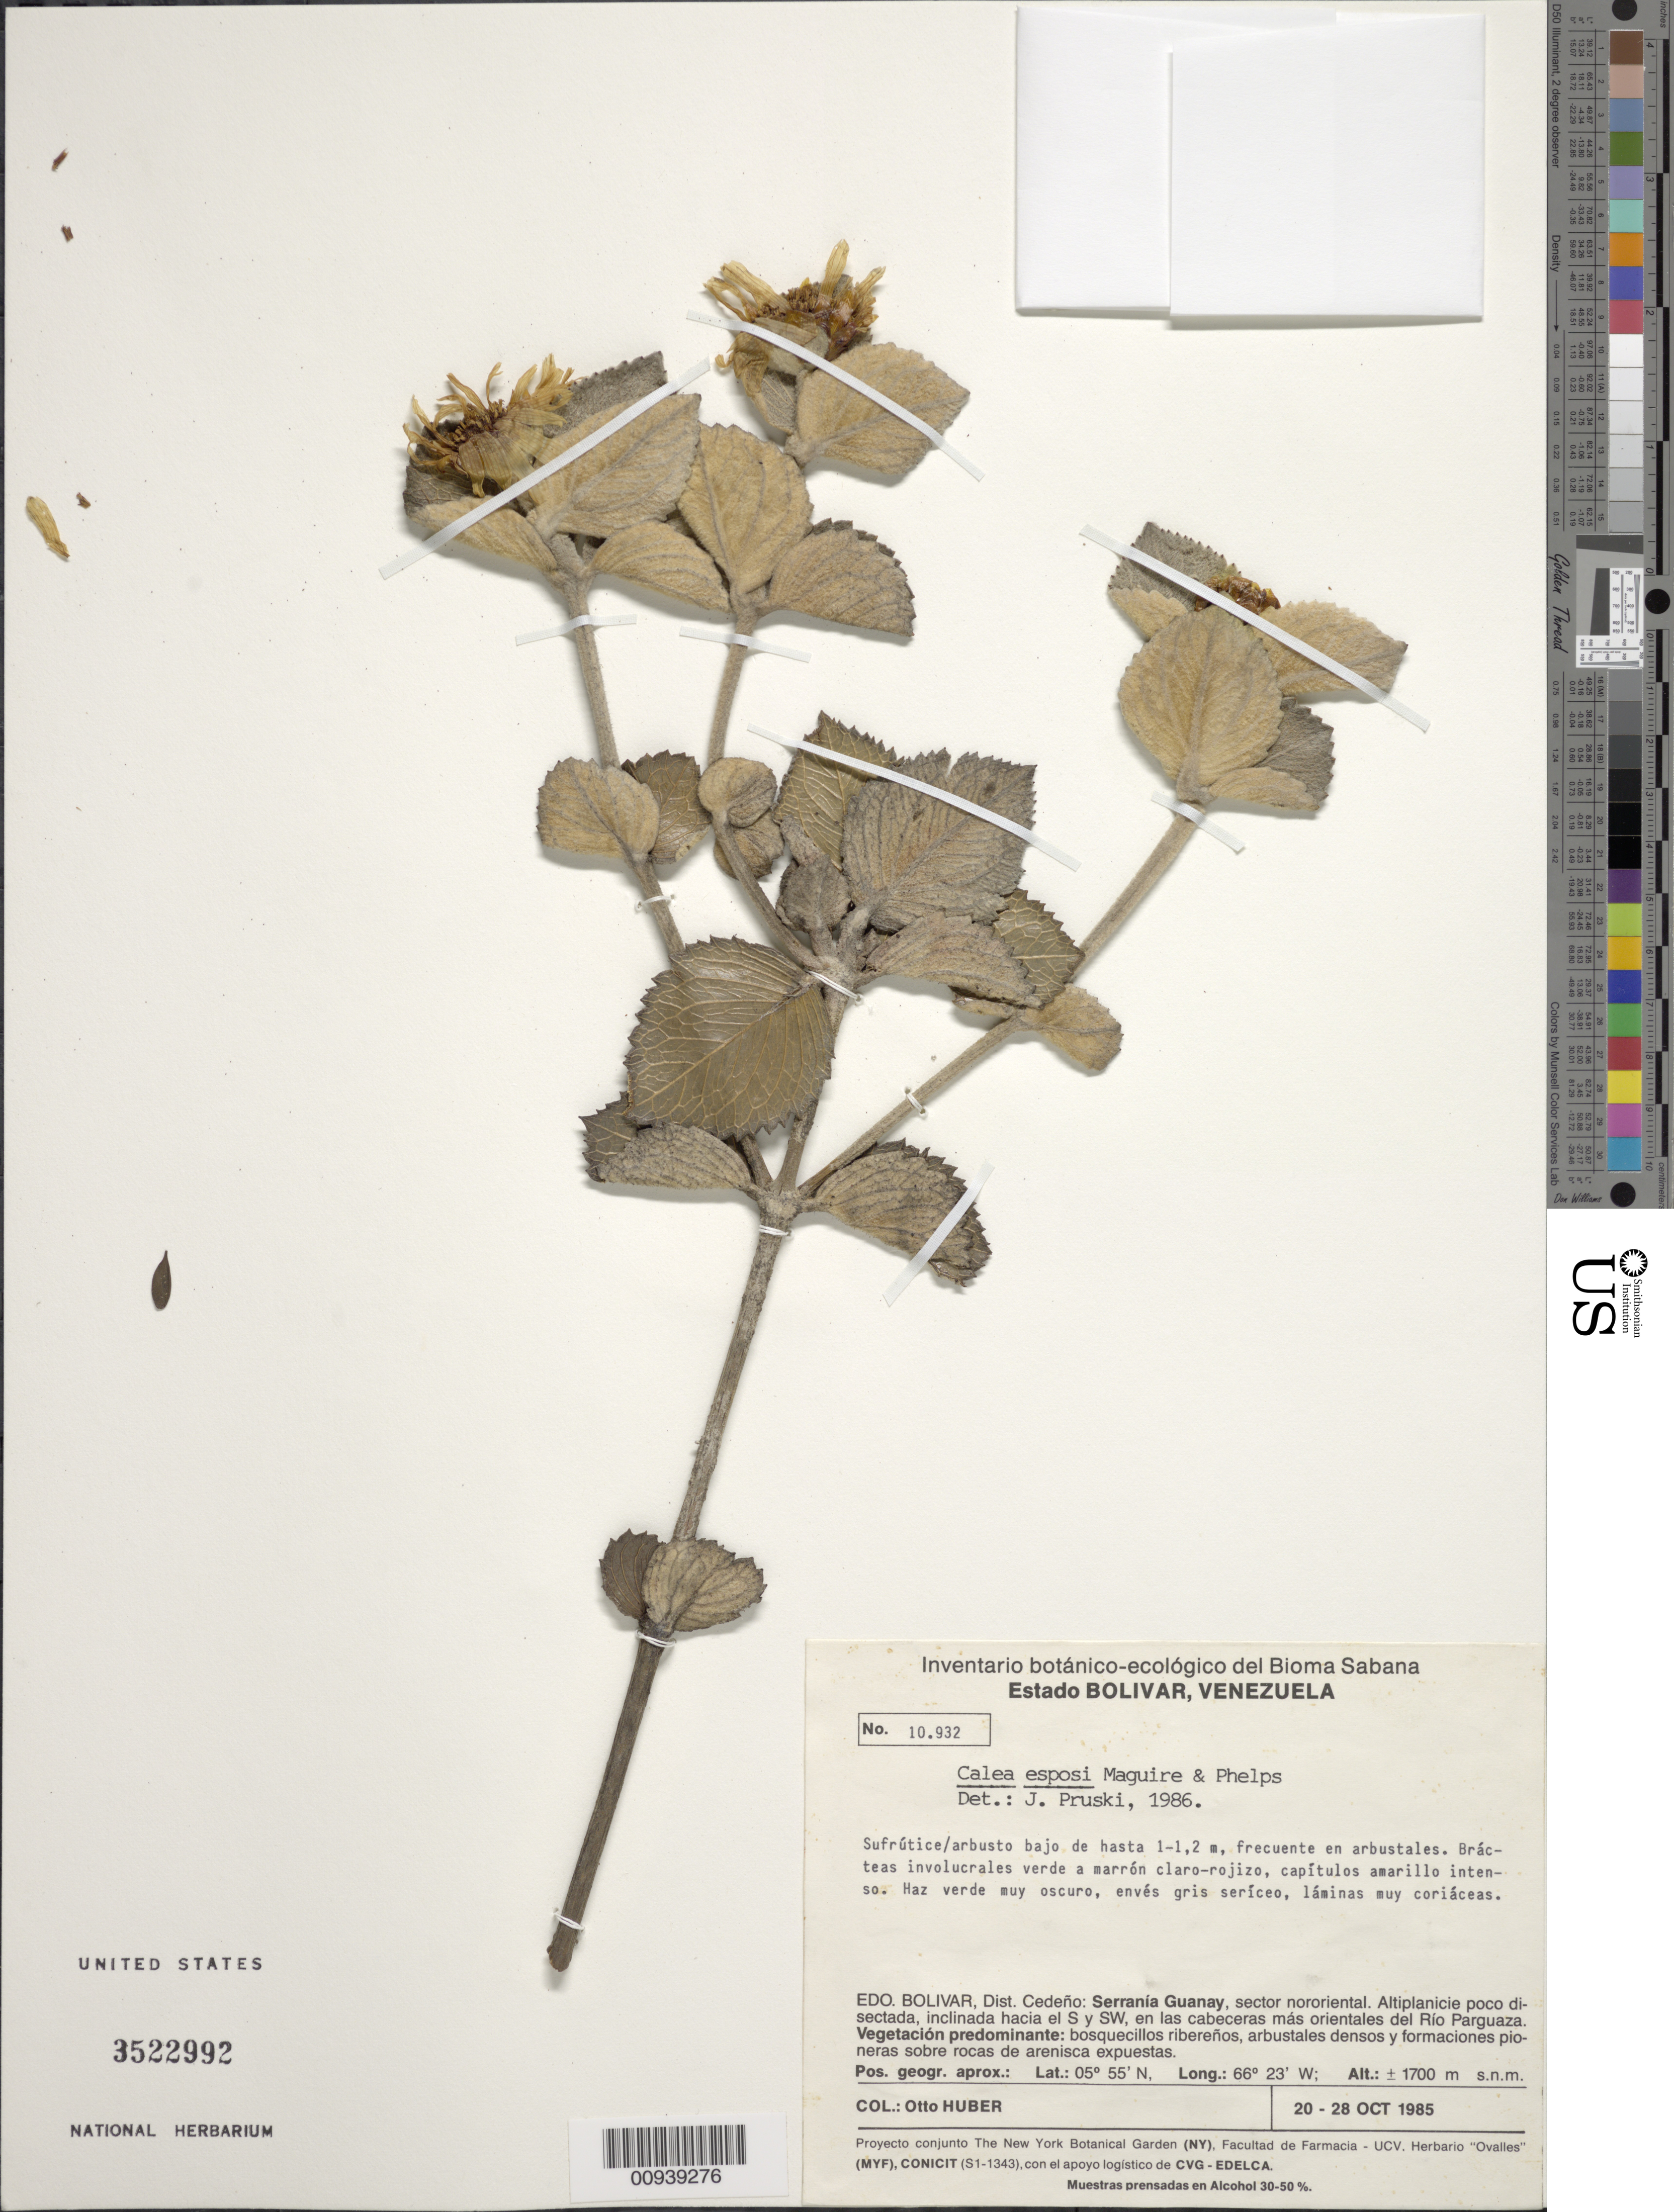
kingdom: Plantae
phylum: Tracheophyta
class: Magnoliopsida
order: Asterales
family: Asteraceae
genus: Calea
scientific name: Calea esposi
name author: Maguire & K.D. Phelps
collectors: O. Huber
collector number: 10932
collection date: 1985-10-20/1985-10-28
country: Venezuela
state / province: Bolivar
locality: Edo. Bolivar, Dist. Cedeno: Serrania Guanay, sector nororiental. Altiplacicie poco disectada, inclinada hacia el S y SW, en las cabeceras mas orientales del Rio Parguaza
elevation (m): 1700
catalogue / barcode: US 3522992